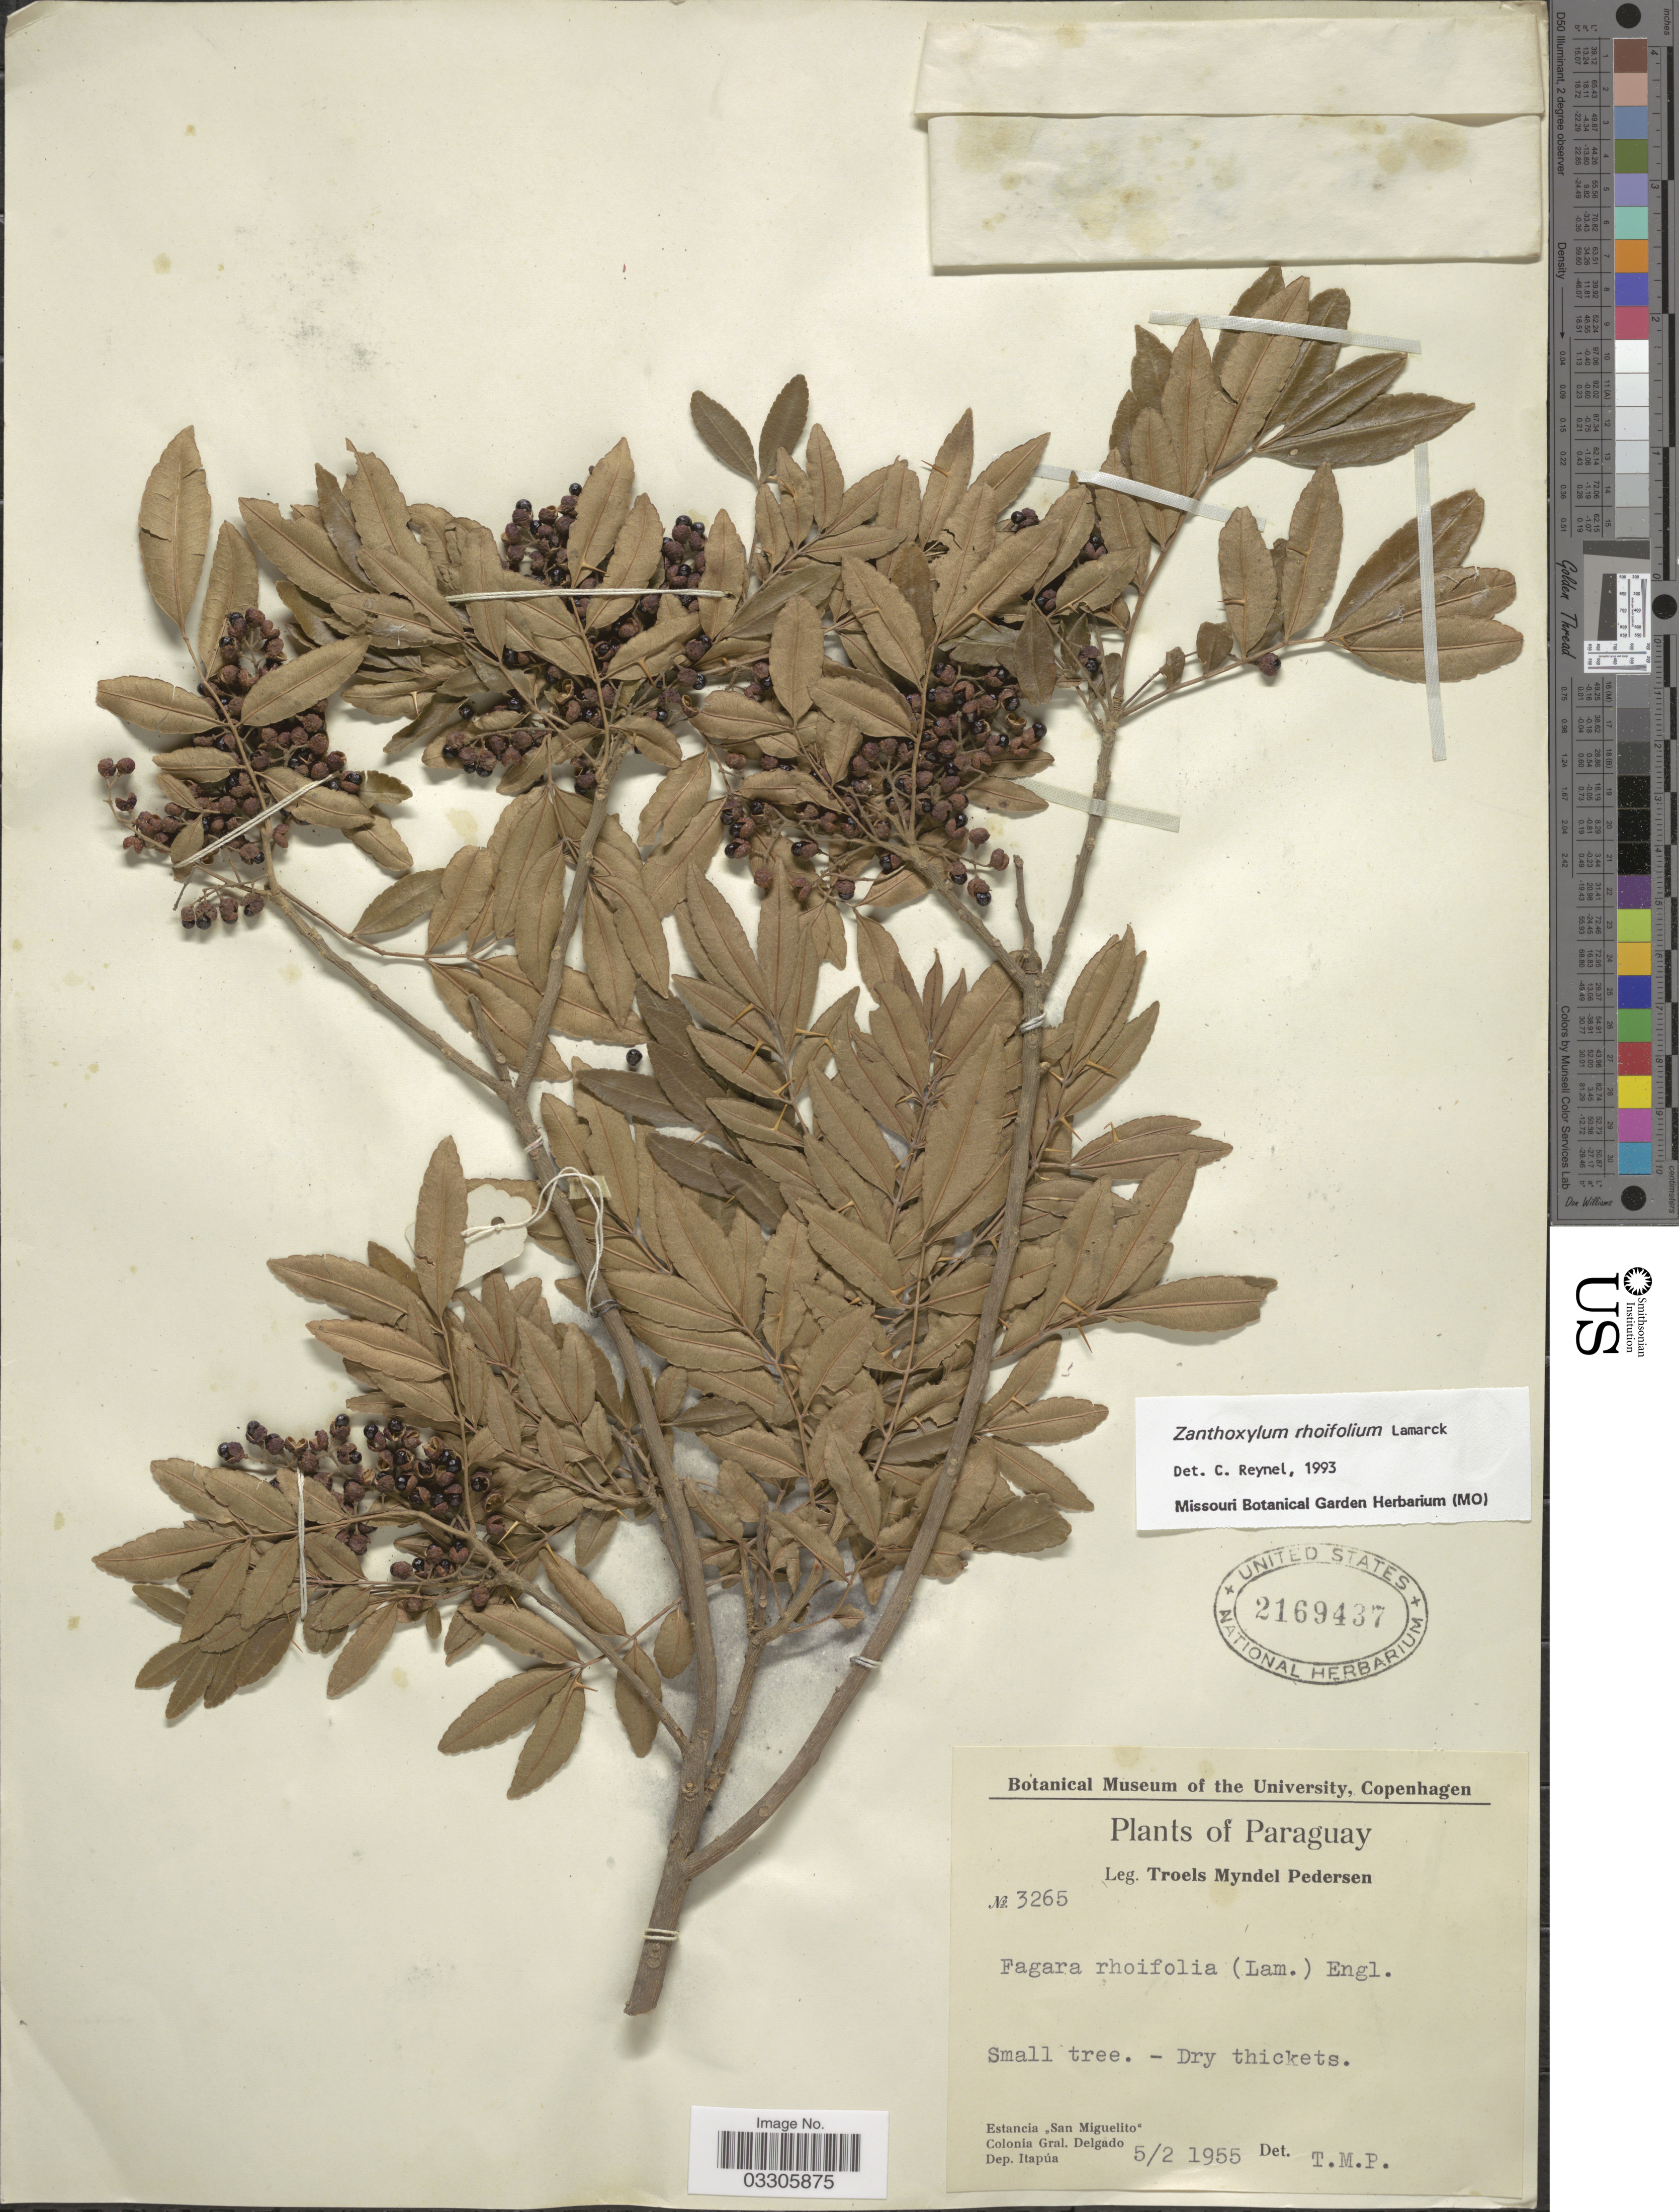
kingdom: Plantae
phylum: Tracheophyta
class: Magnoliopsida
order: Sapindales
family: Rutaceae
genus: Zanthoxylum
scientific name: Zanthoxylum rhoifolium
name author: Lam.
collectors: T. Pederson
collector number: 3265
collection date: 1955-02-05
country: Paraguay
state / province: Itapua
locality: Estancia "San Miguelito", Colonia Gral. Delgado, Dep. Itapúa.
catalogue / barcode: US 2169437